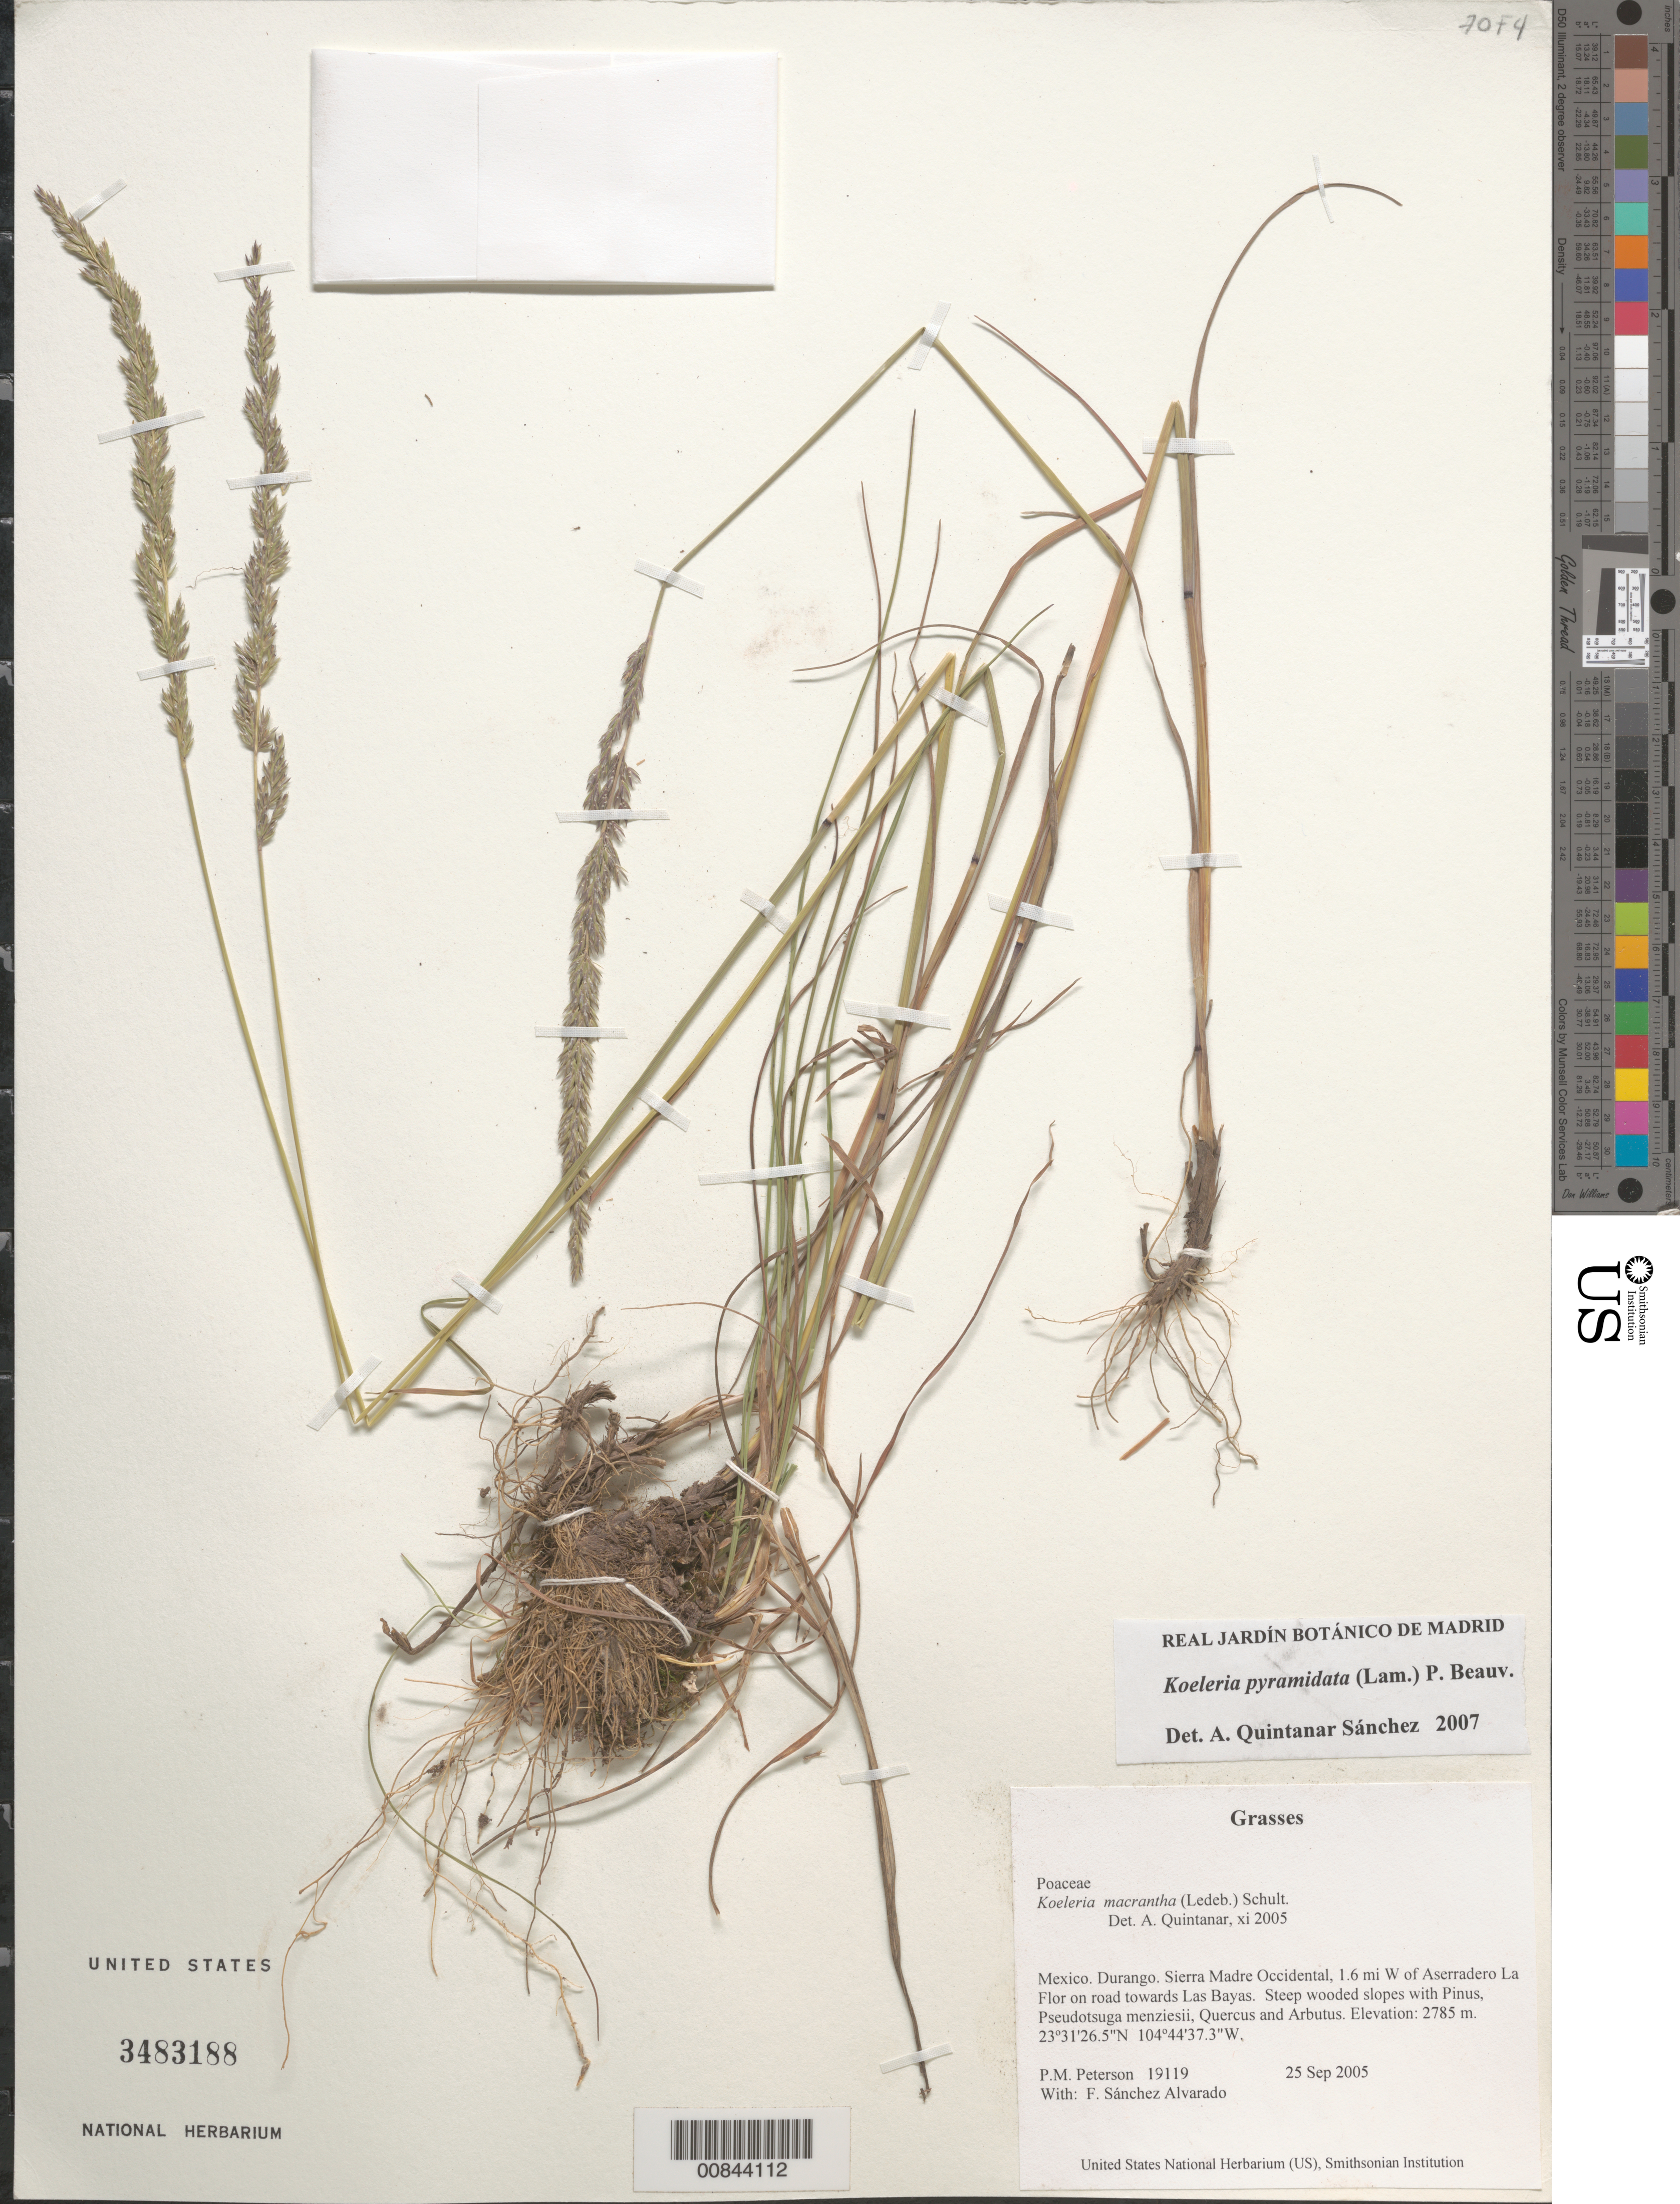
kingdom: Plantae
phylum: Tracheophyta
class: Liliopsida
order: Poales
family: Poaceae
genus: Koeleria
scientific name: Koeleria pyramidata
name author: (Lam.) P. Beauv.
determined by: Quintanar, A.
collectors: P. M. Peterson & F. Sánchez Alvarado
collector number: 19119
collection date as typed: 25 Sep 2005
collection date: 2005-09-25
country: Mexico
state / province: Durango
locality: Sierra Madre Occidental, 1.6 mi W of Aserradero La Flor on road towards Las Bayas. Steep wooded slopes with Pinus, Pseudotsuga menziesii, Quercus and Arbutus.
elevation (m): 2785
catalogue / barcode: US 3483188